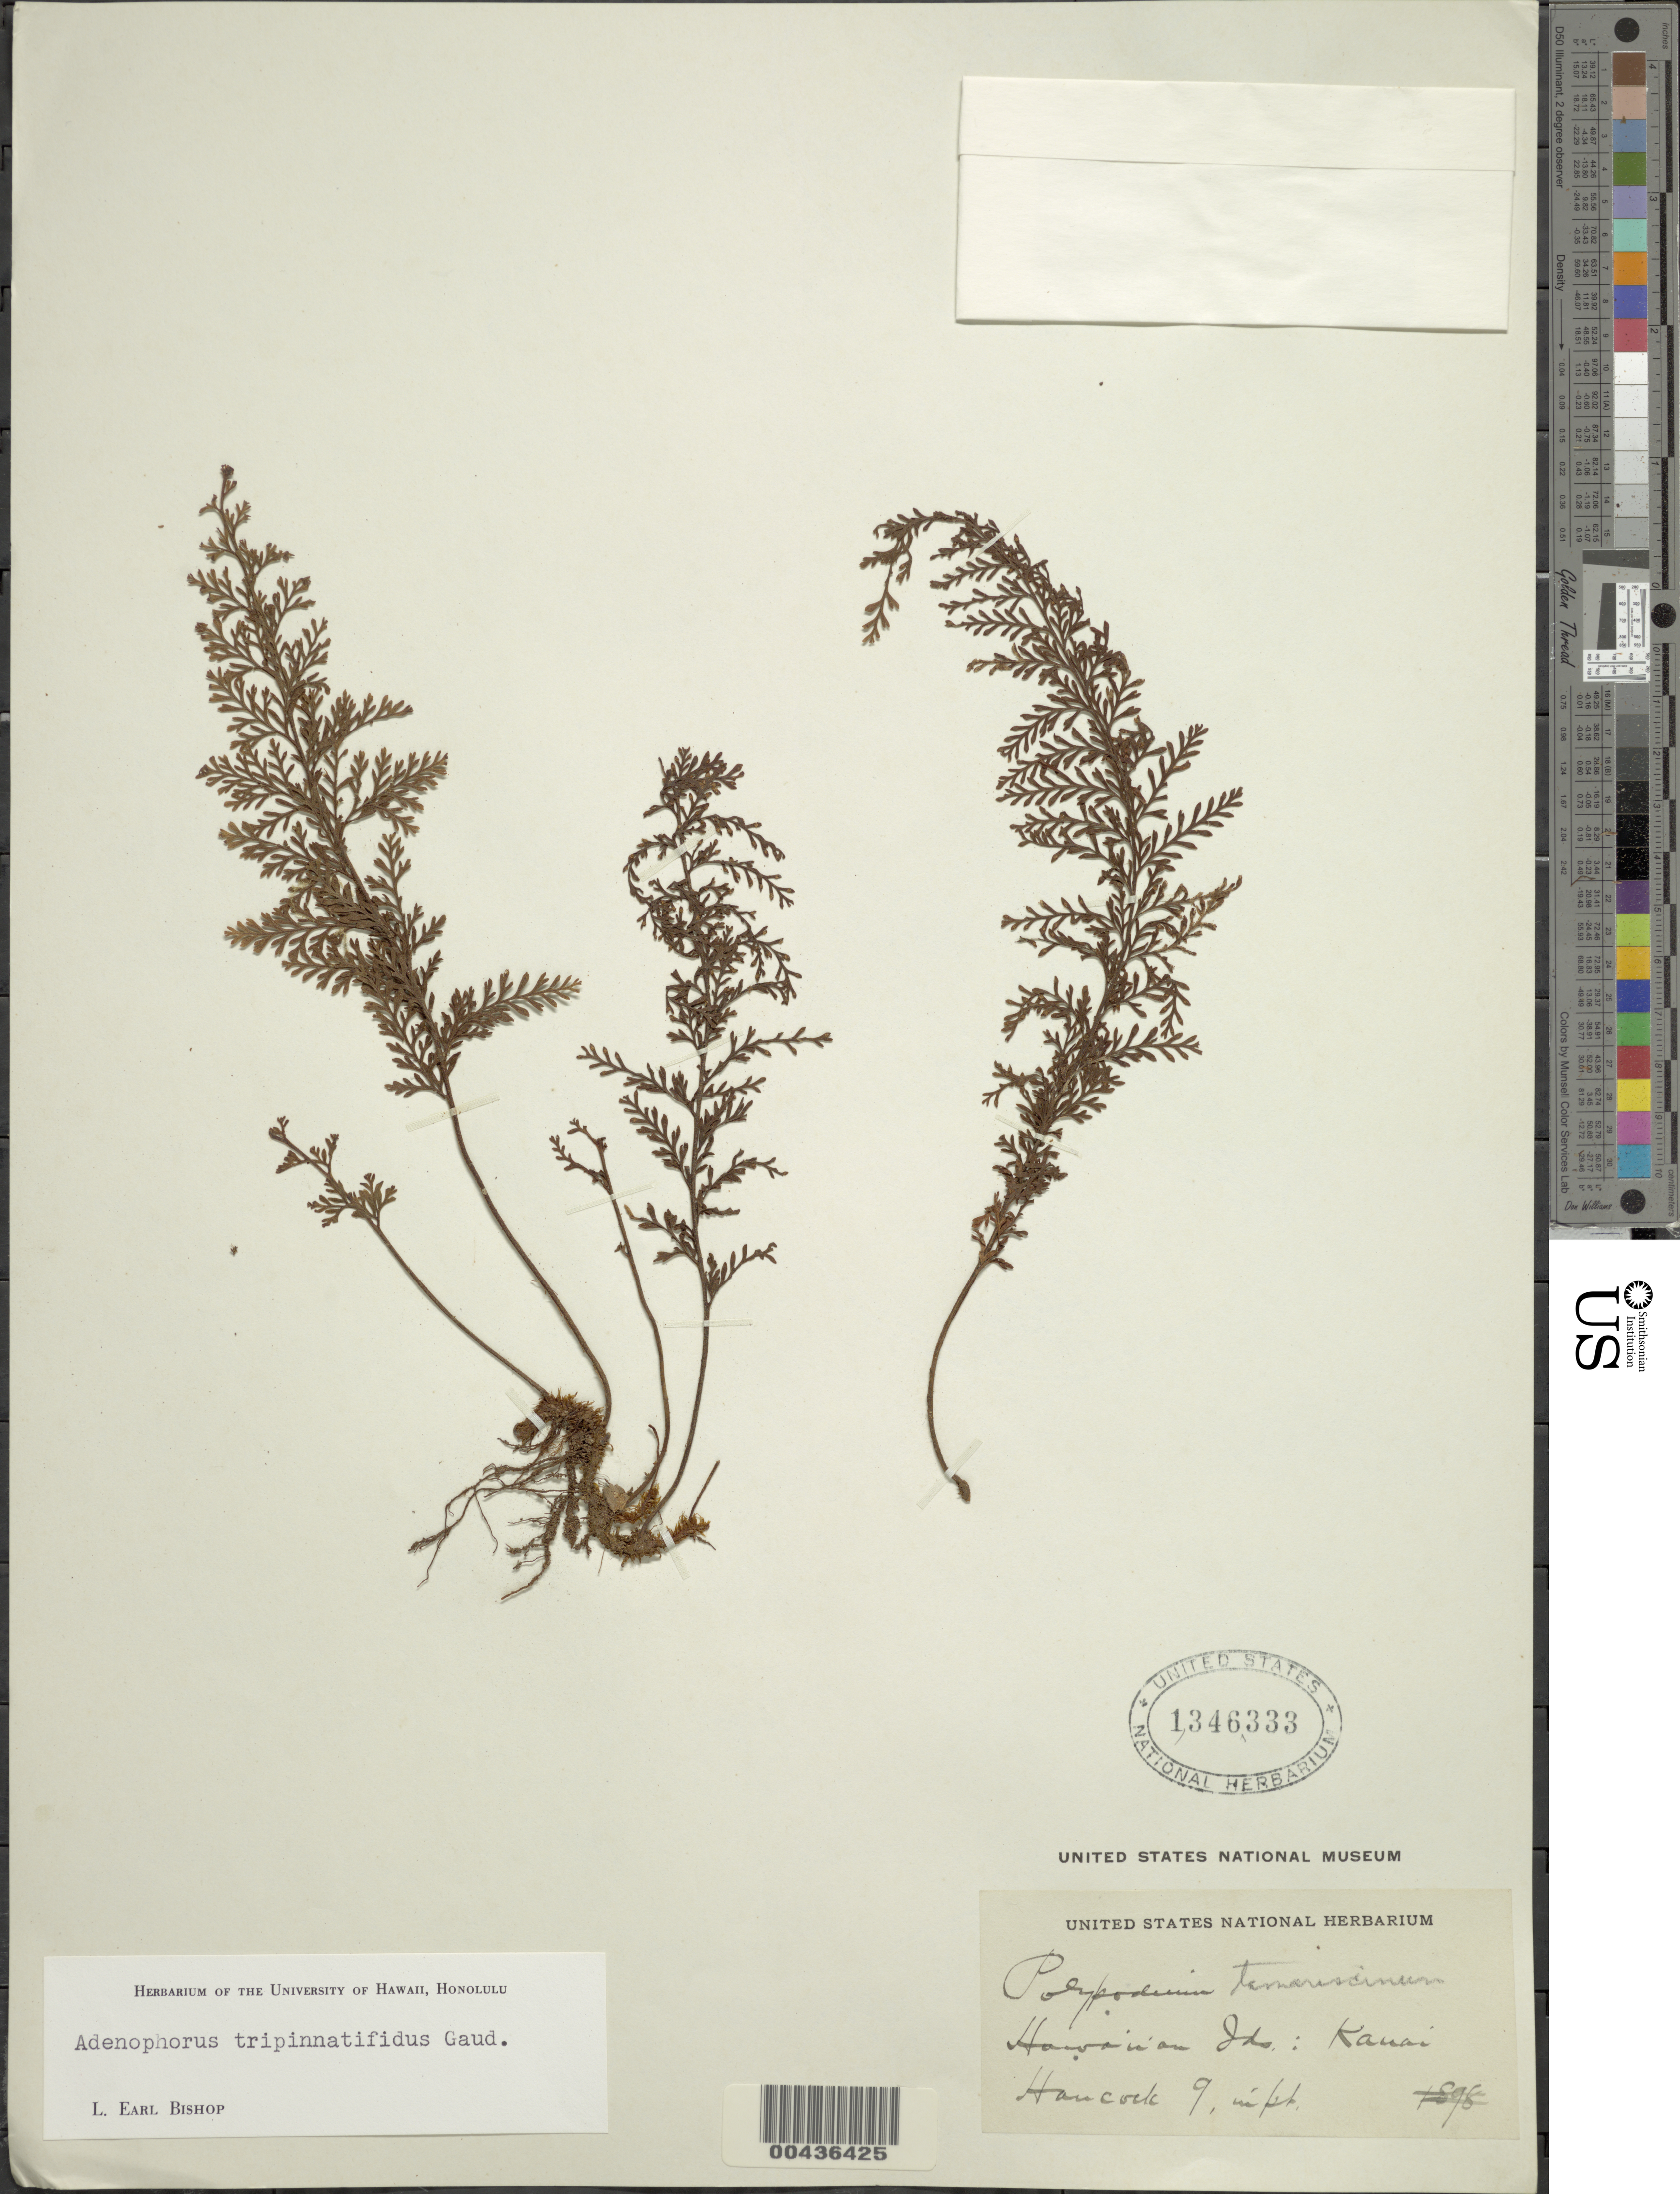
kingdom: Plantae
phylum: Tracheophyta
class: Polypodiopsida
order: Polypodiales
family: Polypodiaceae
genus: Adenophorus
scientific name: Adenophorus tripinnatifidus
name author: Gaudich.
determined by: Bishop, L. E.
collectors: Hancock, --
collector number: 9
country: United States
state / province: Hawaii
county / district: Kauai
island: Kaua'i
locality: Hawaiian Islands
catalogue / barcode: US 1346333